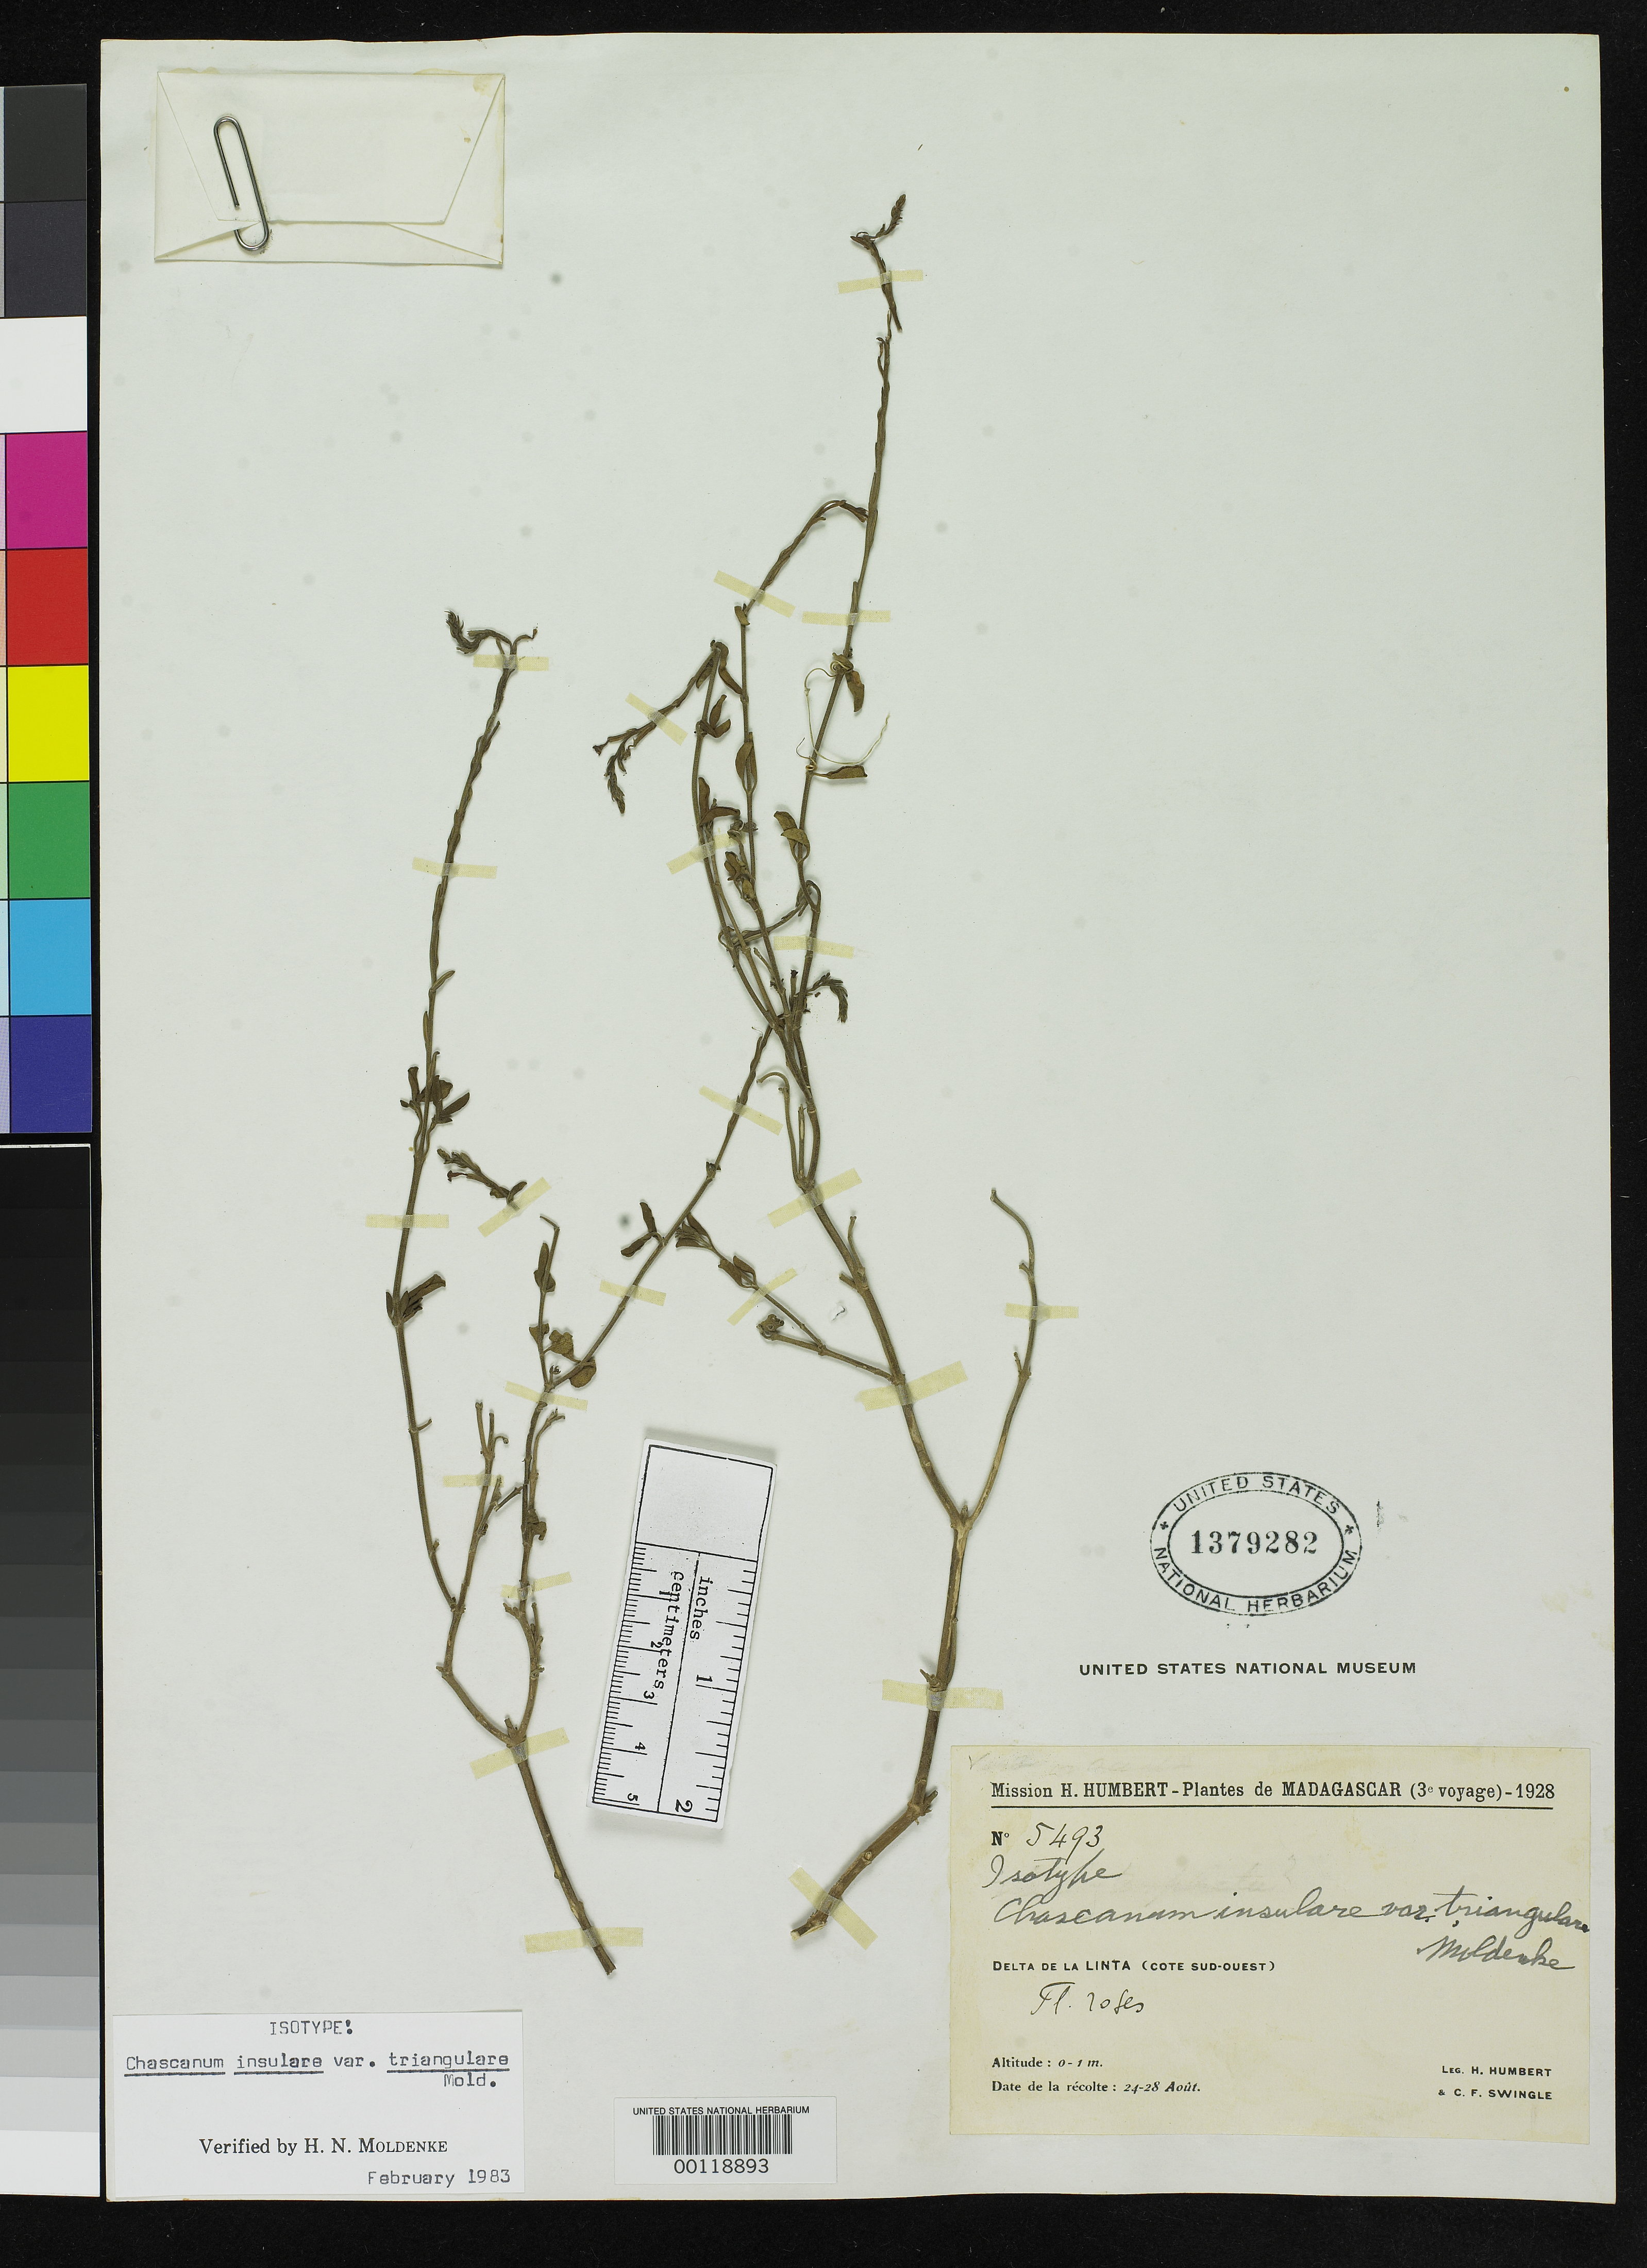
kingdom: Plantae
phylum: Tracheophyta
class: Magnoliopsida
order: Lamiales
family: Verbenaceae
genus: Chascanum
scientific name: Chascanum insulare var. triangulare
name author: Moldenke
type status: Isotype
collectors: H. Humbert & C. Swingle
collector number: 5493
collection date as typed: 29 Aug 1928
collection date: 1928-08-29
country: Madagascar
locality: Delta of the Linta.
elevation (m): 200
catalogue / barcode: US 1379282